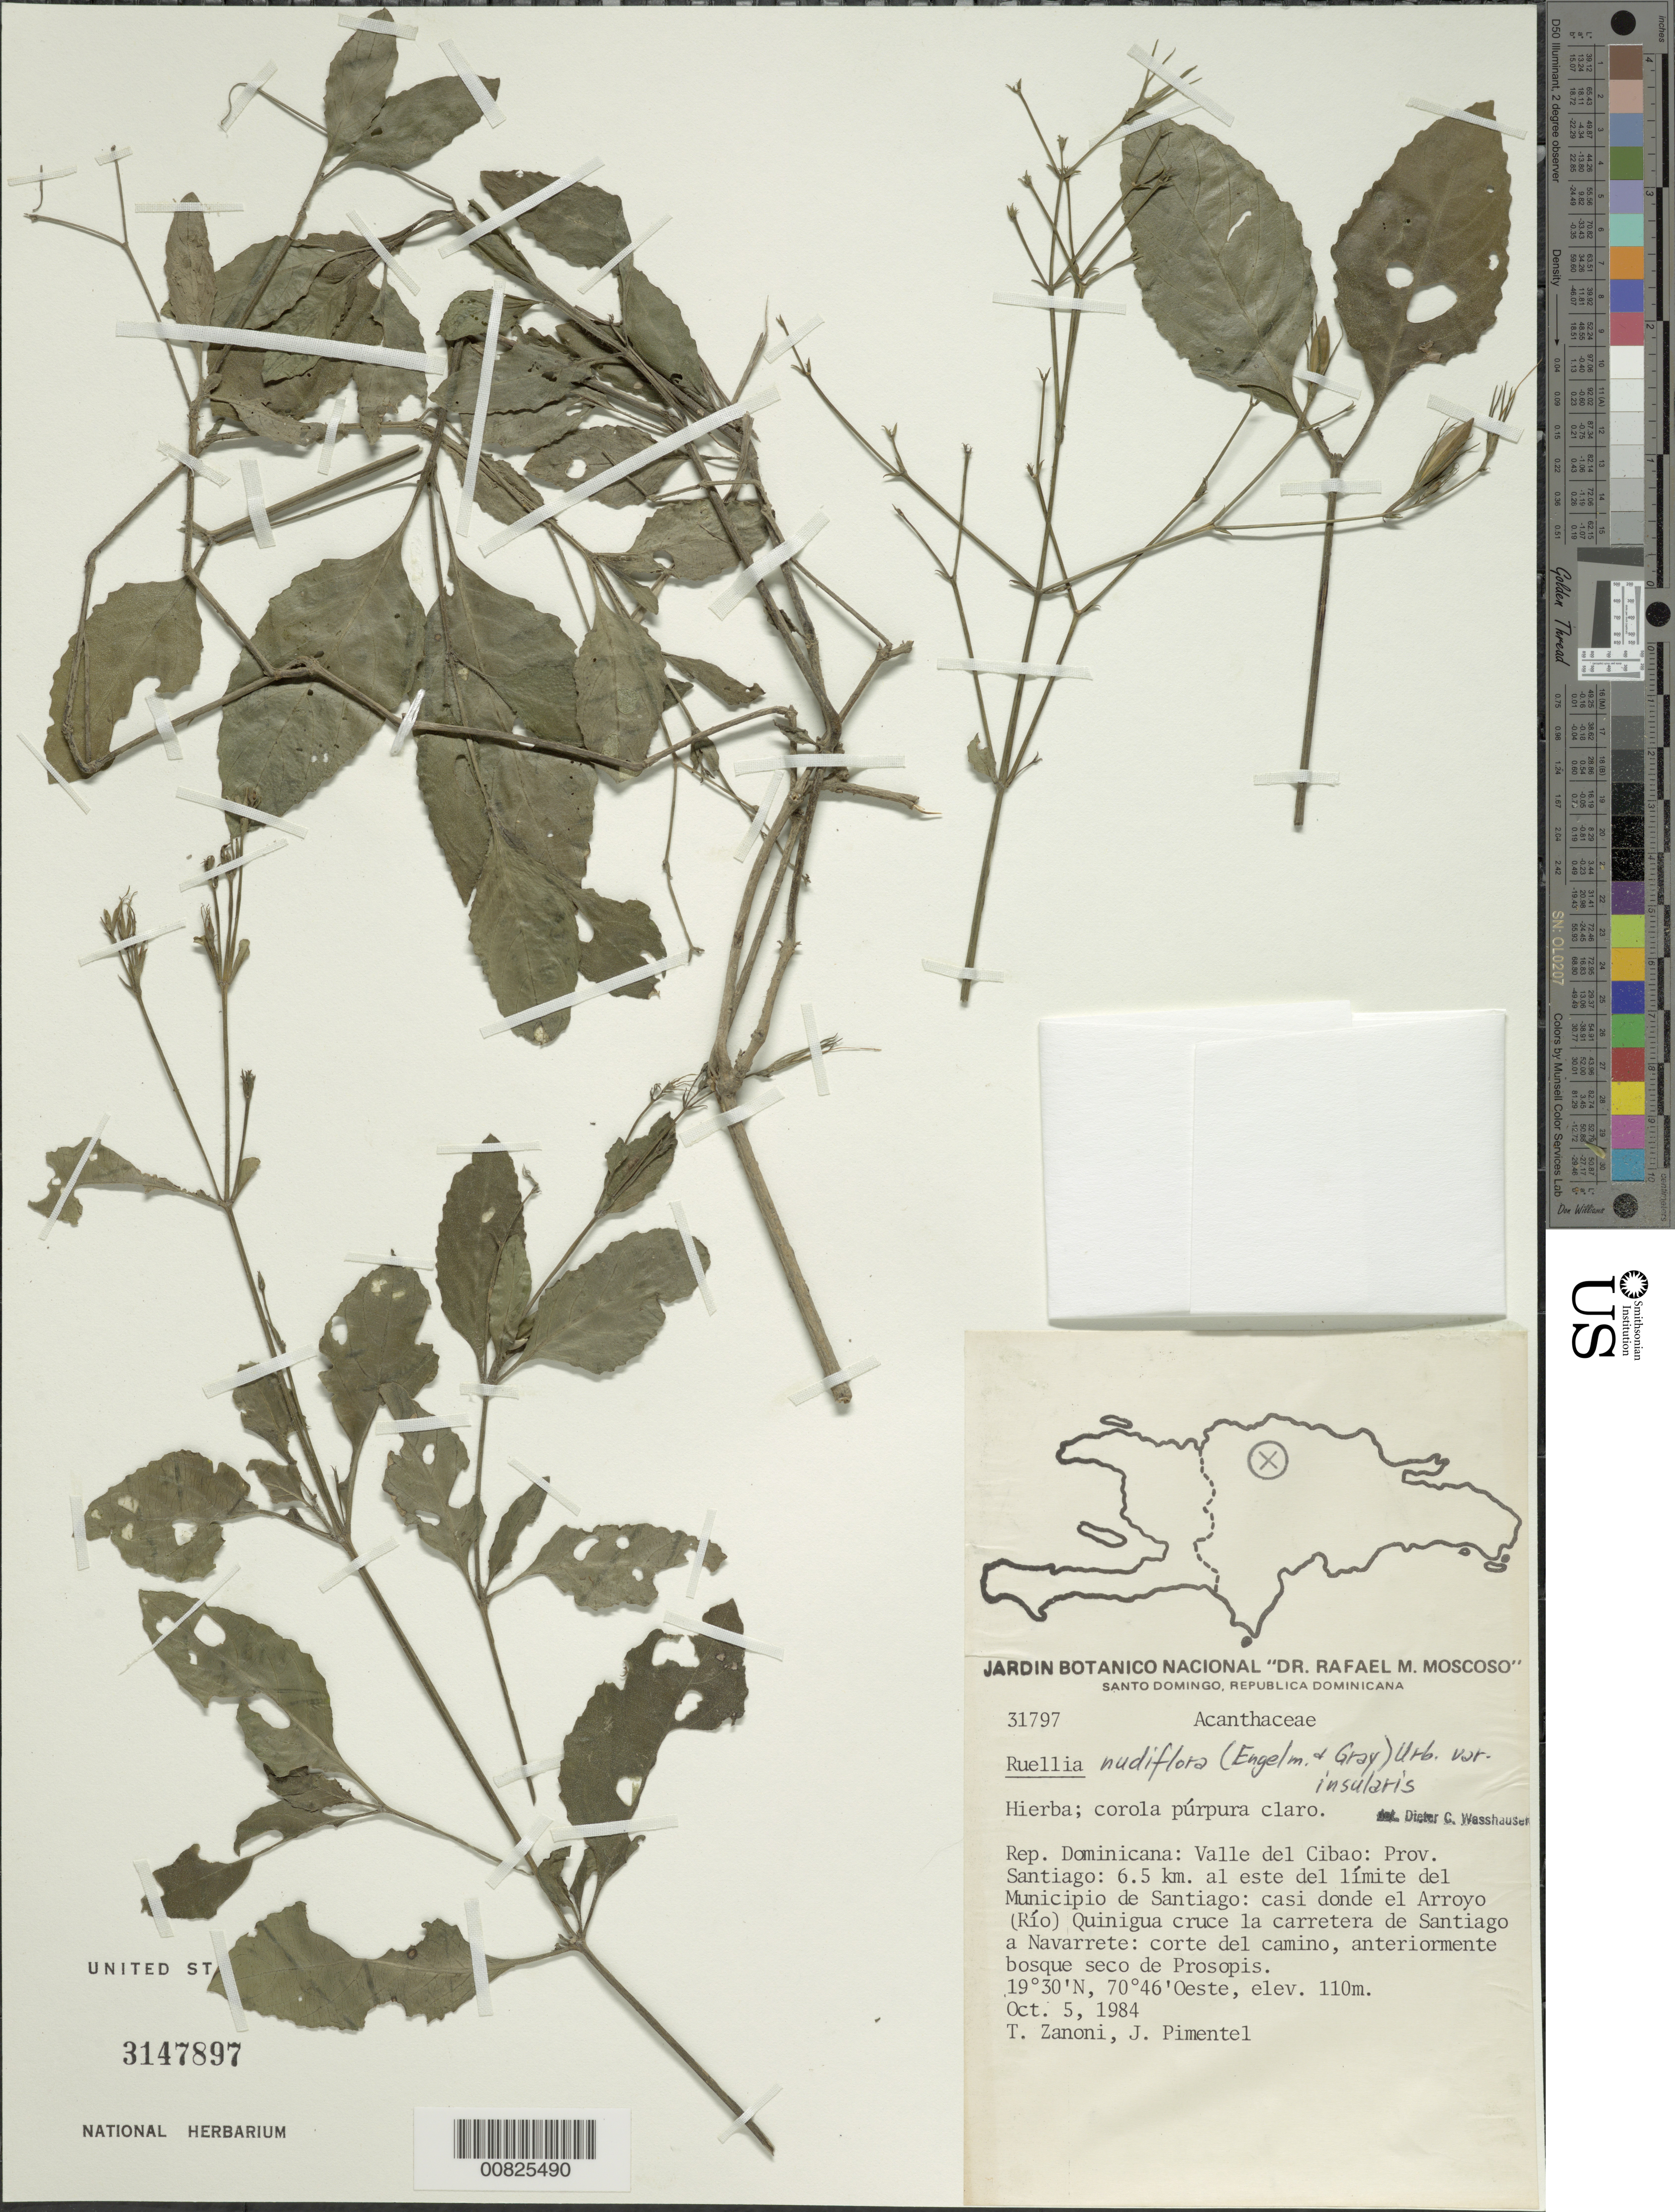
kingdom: Plantae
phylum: Tracheophyta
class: Magnoliopsida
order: Lamiales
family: Acanthaceae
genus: Ruellia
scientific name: Ruellia nudiflora var. insularis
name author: Leonard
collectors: T. A. Zanoni & J. Pimentel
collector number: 31797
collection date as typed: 05 Oct 1984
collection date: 1984-10-05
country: Dominican Republic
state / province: Santiago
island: Hispaniola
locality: Valle del Cibao, 6.5 km. al este del límite del Municipio de Santiago, casi donde el Arroyo (Río) Quinigua cruce la carretera de Santiago a Navarrete: corte del camino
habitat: Anteriomente bosque seco de Prosopis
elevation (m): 110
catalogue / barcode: US 3147897